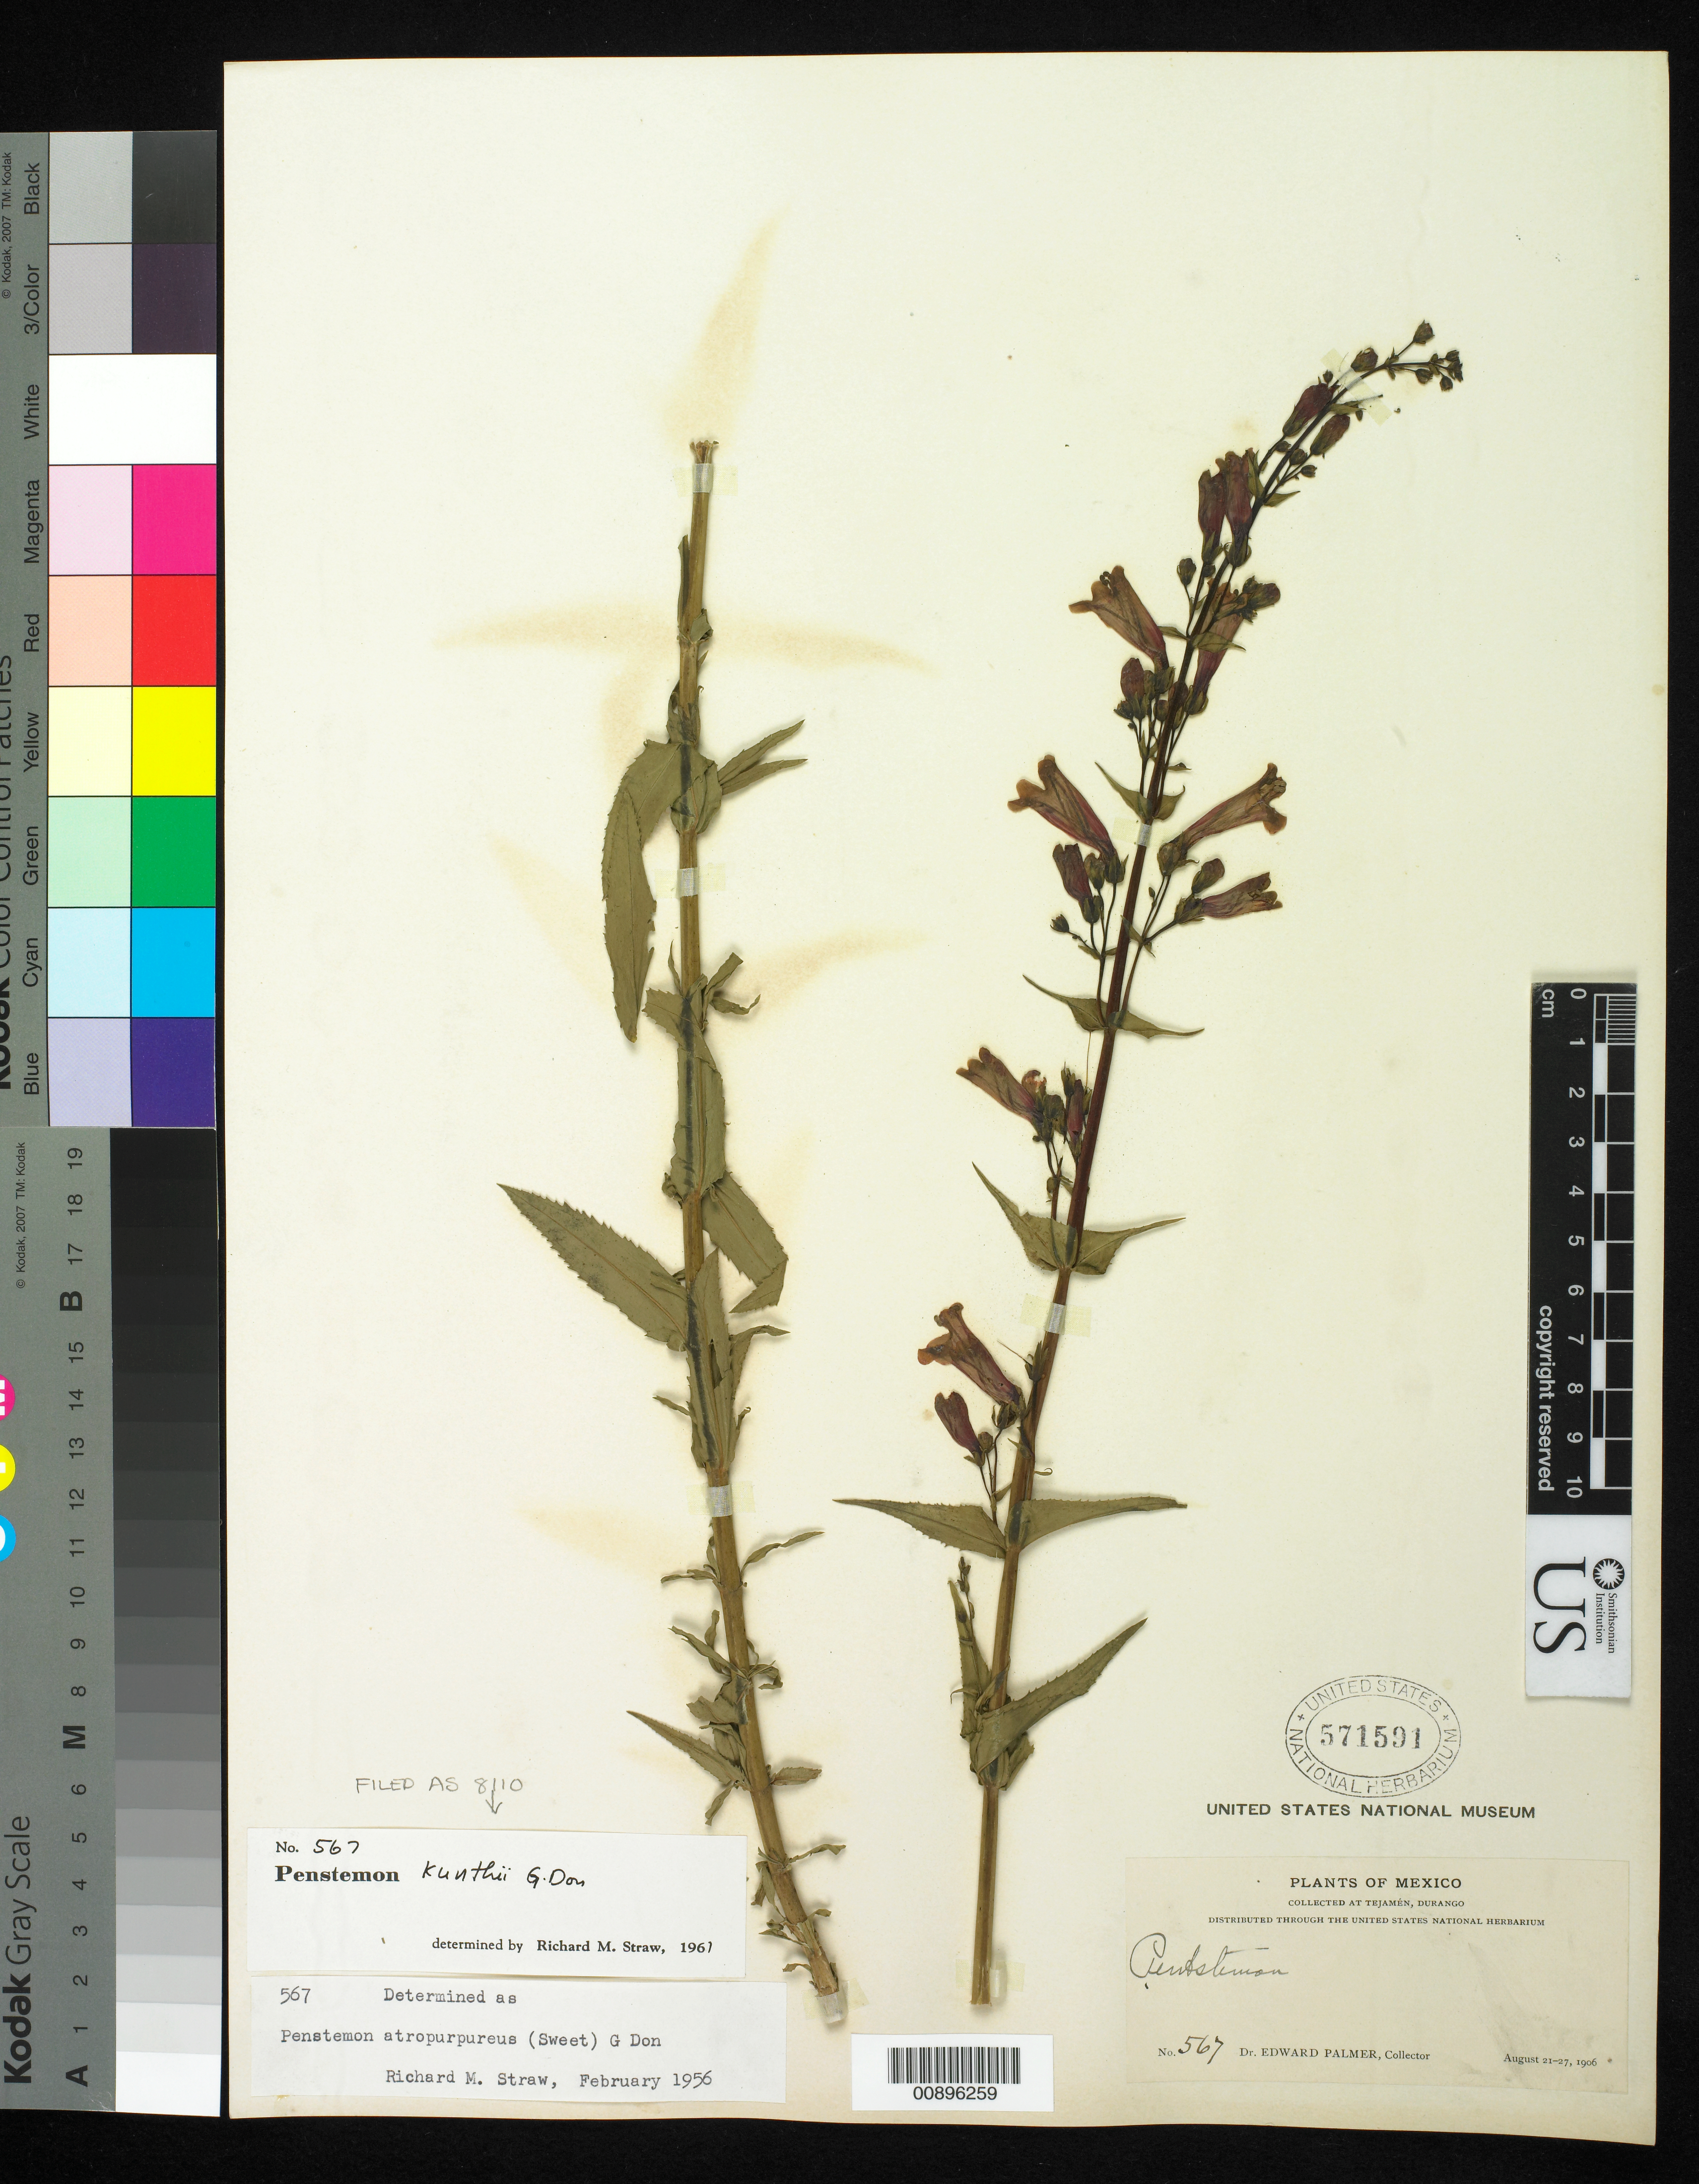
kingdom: Plantae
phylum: Tracheophyta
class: Magnoliopsida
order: Lamiales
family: Plantaginaceae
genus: Penstemon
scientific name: Penstemon kunthii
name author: G. Don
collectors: E. Palmer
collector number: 567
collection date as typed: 21 Aug 1906 to 27 Aug 1906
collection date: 1906-08-21/1906-08-27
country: Mexico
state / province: Durango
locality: Tejamén, Durango.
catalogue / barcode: US 571591